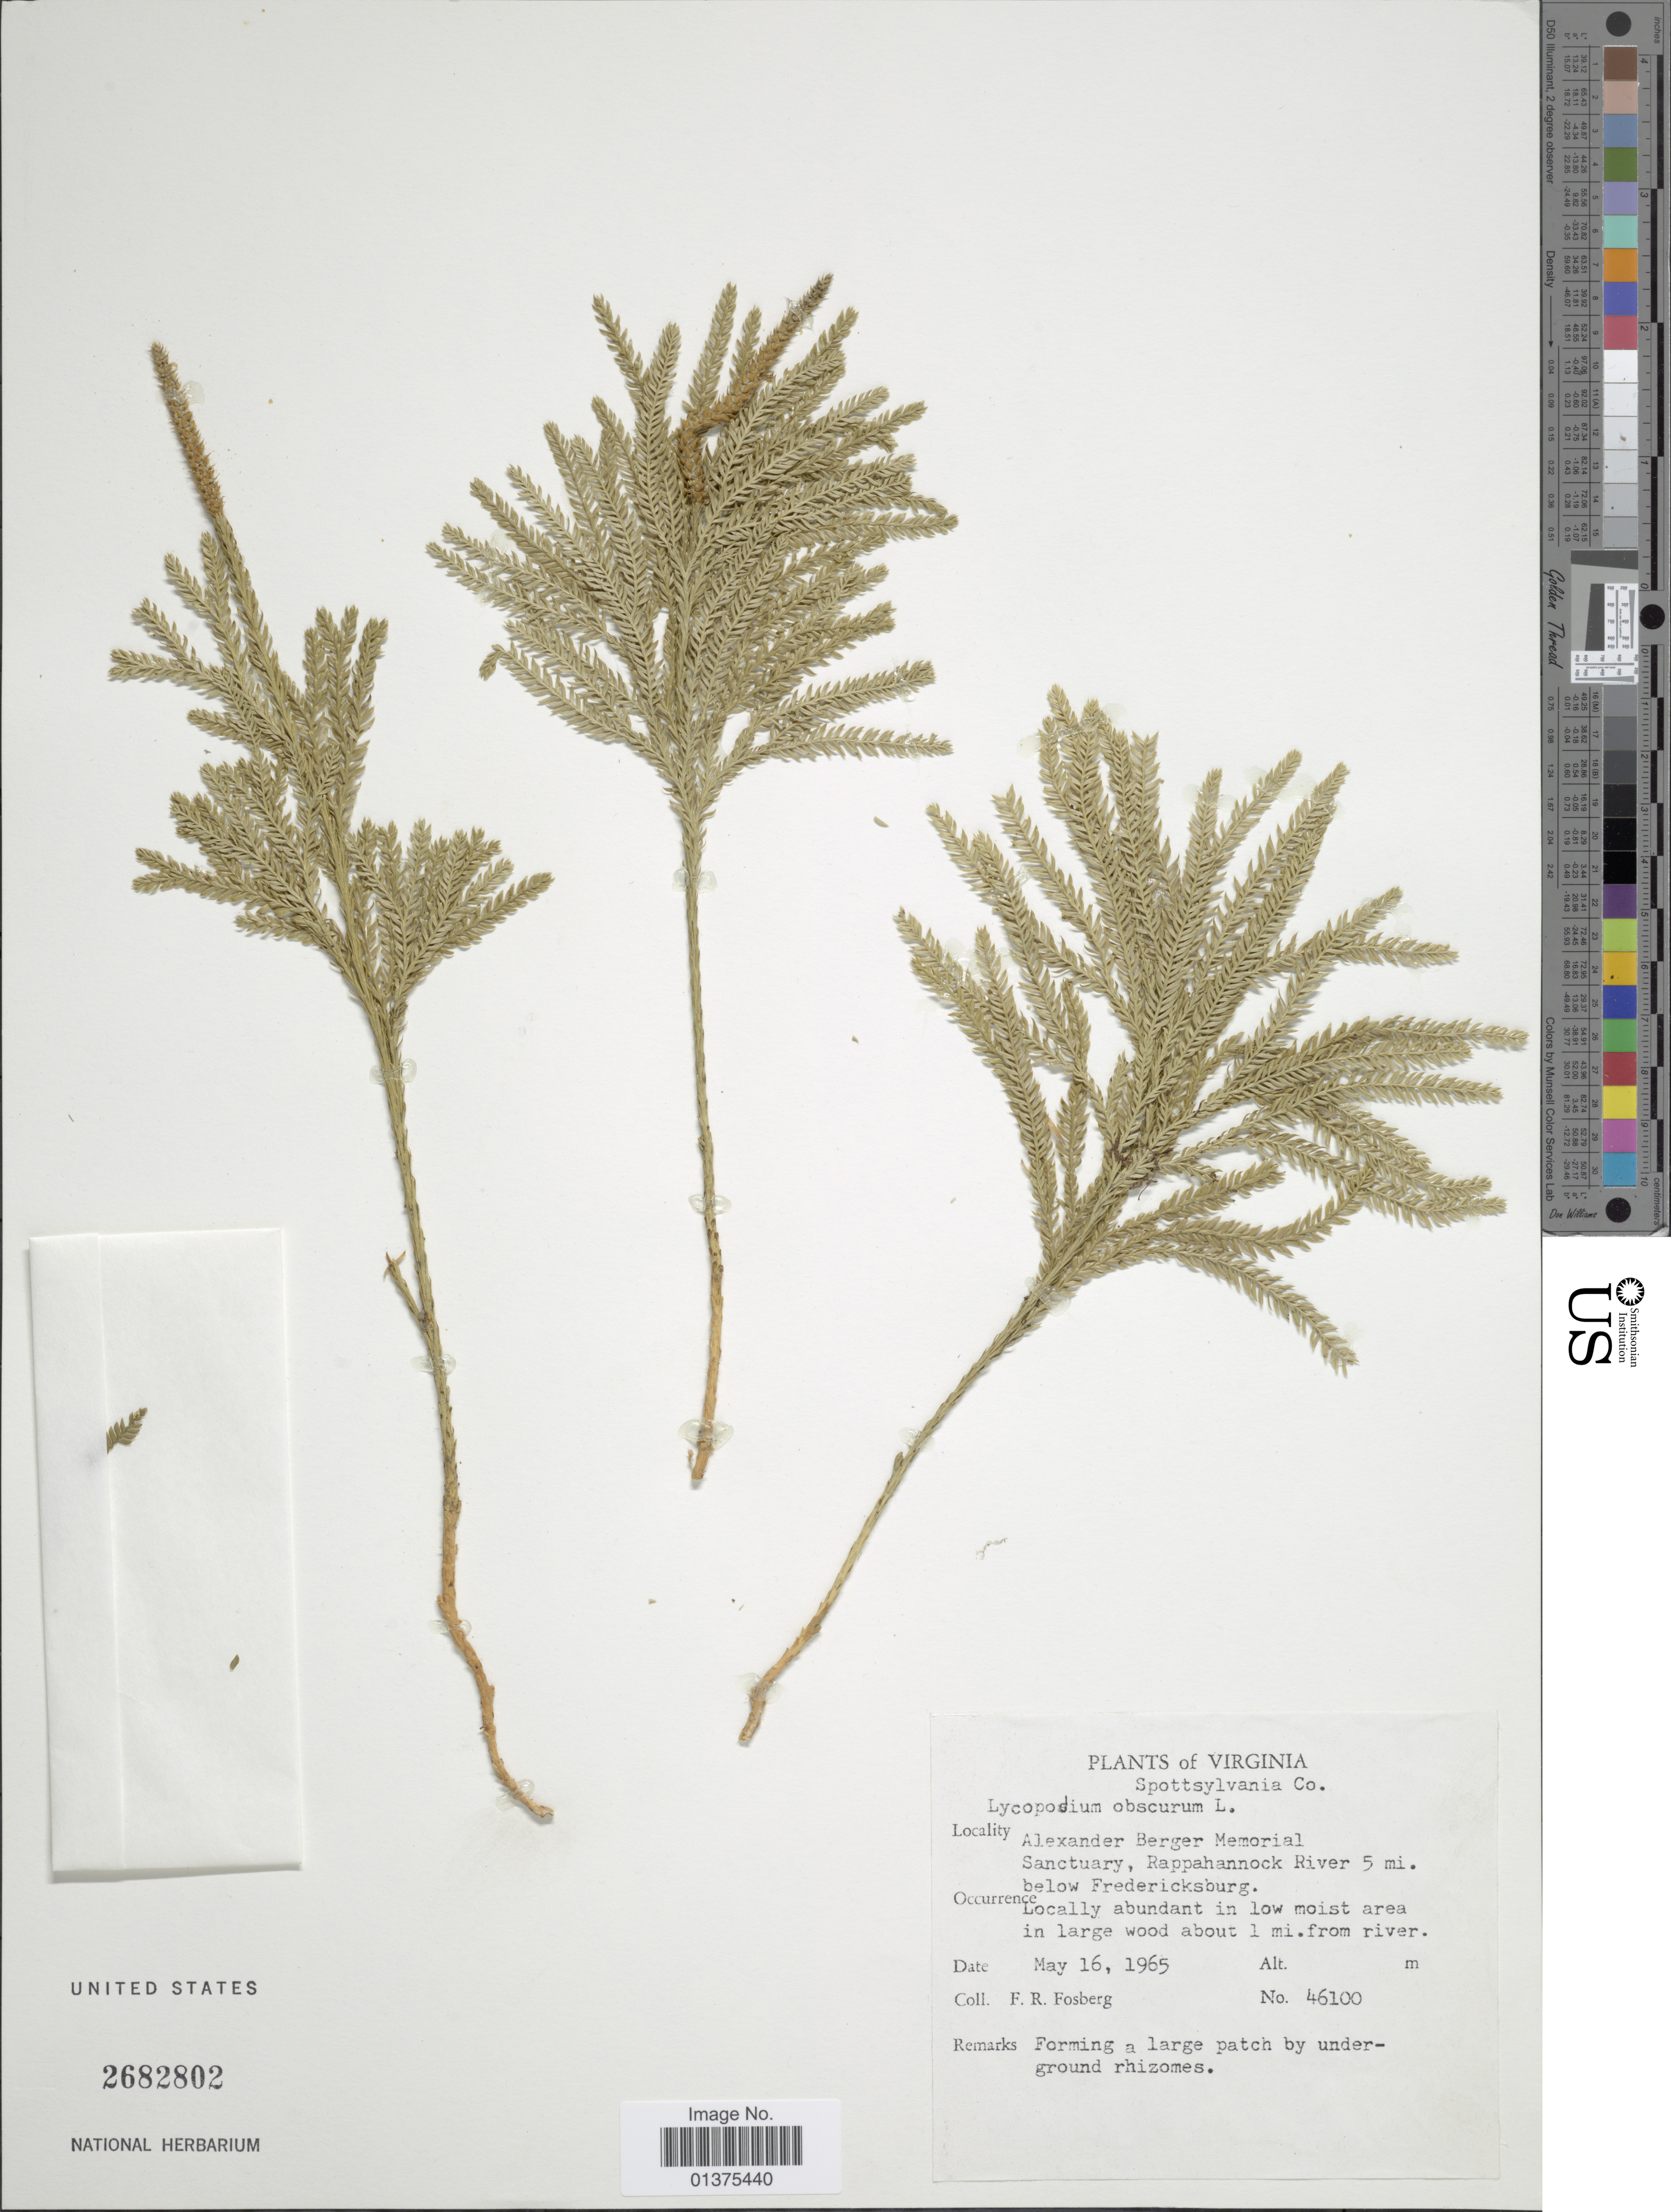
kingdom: Plantae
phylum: Tracheophyta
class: Lycopodiopsida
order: Lycopodiales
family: Lycopodiaceae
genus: Dendrolycopodium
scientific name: Dendrolycopodium obscurum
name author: (L.) A. Haines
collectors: F. R. Fosberg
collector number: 46100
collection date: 1965-05-16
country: United States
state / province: Virginia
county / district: Spotsylvania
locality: Spottsylvania Co., Alexander Berger Memorial Sanctuary, Rappahannock River 5mi below Fredericksburg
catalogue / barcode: US 2682802